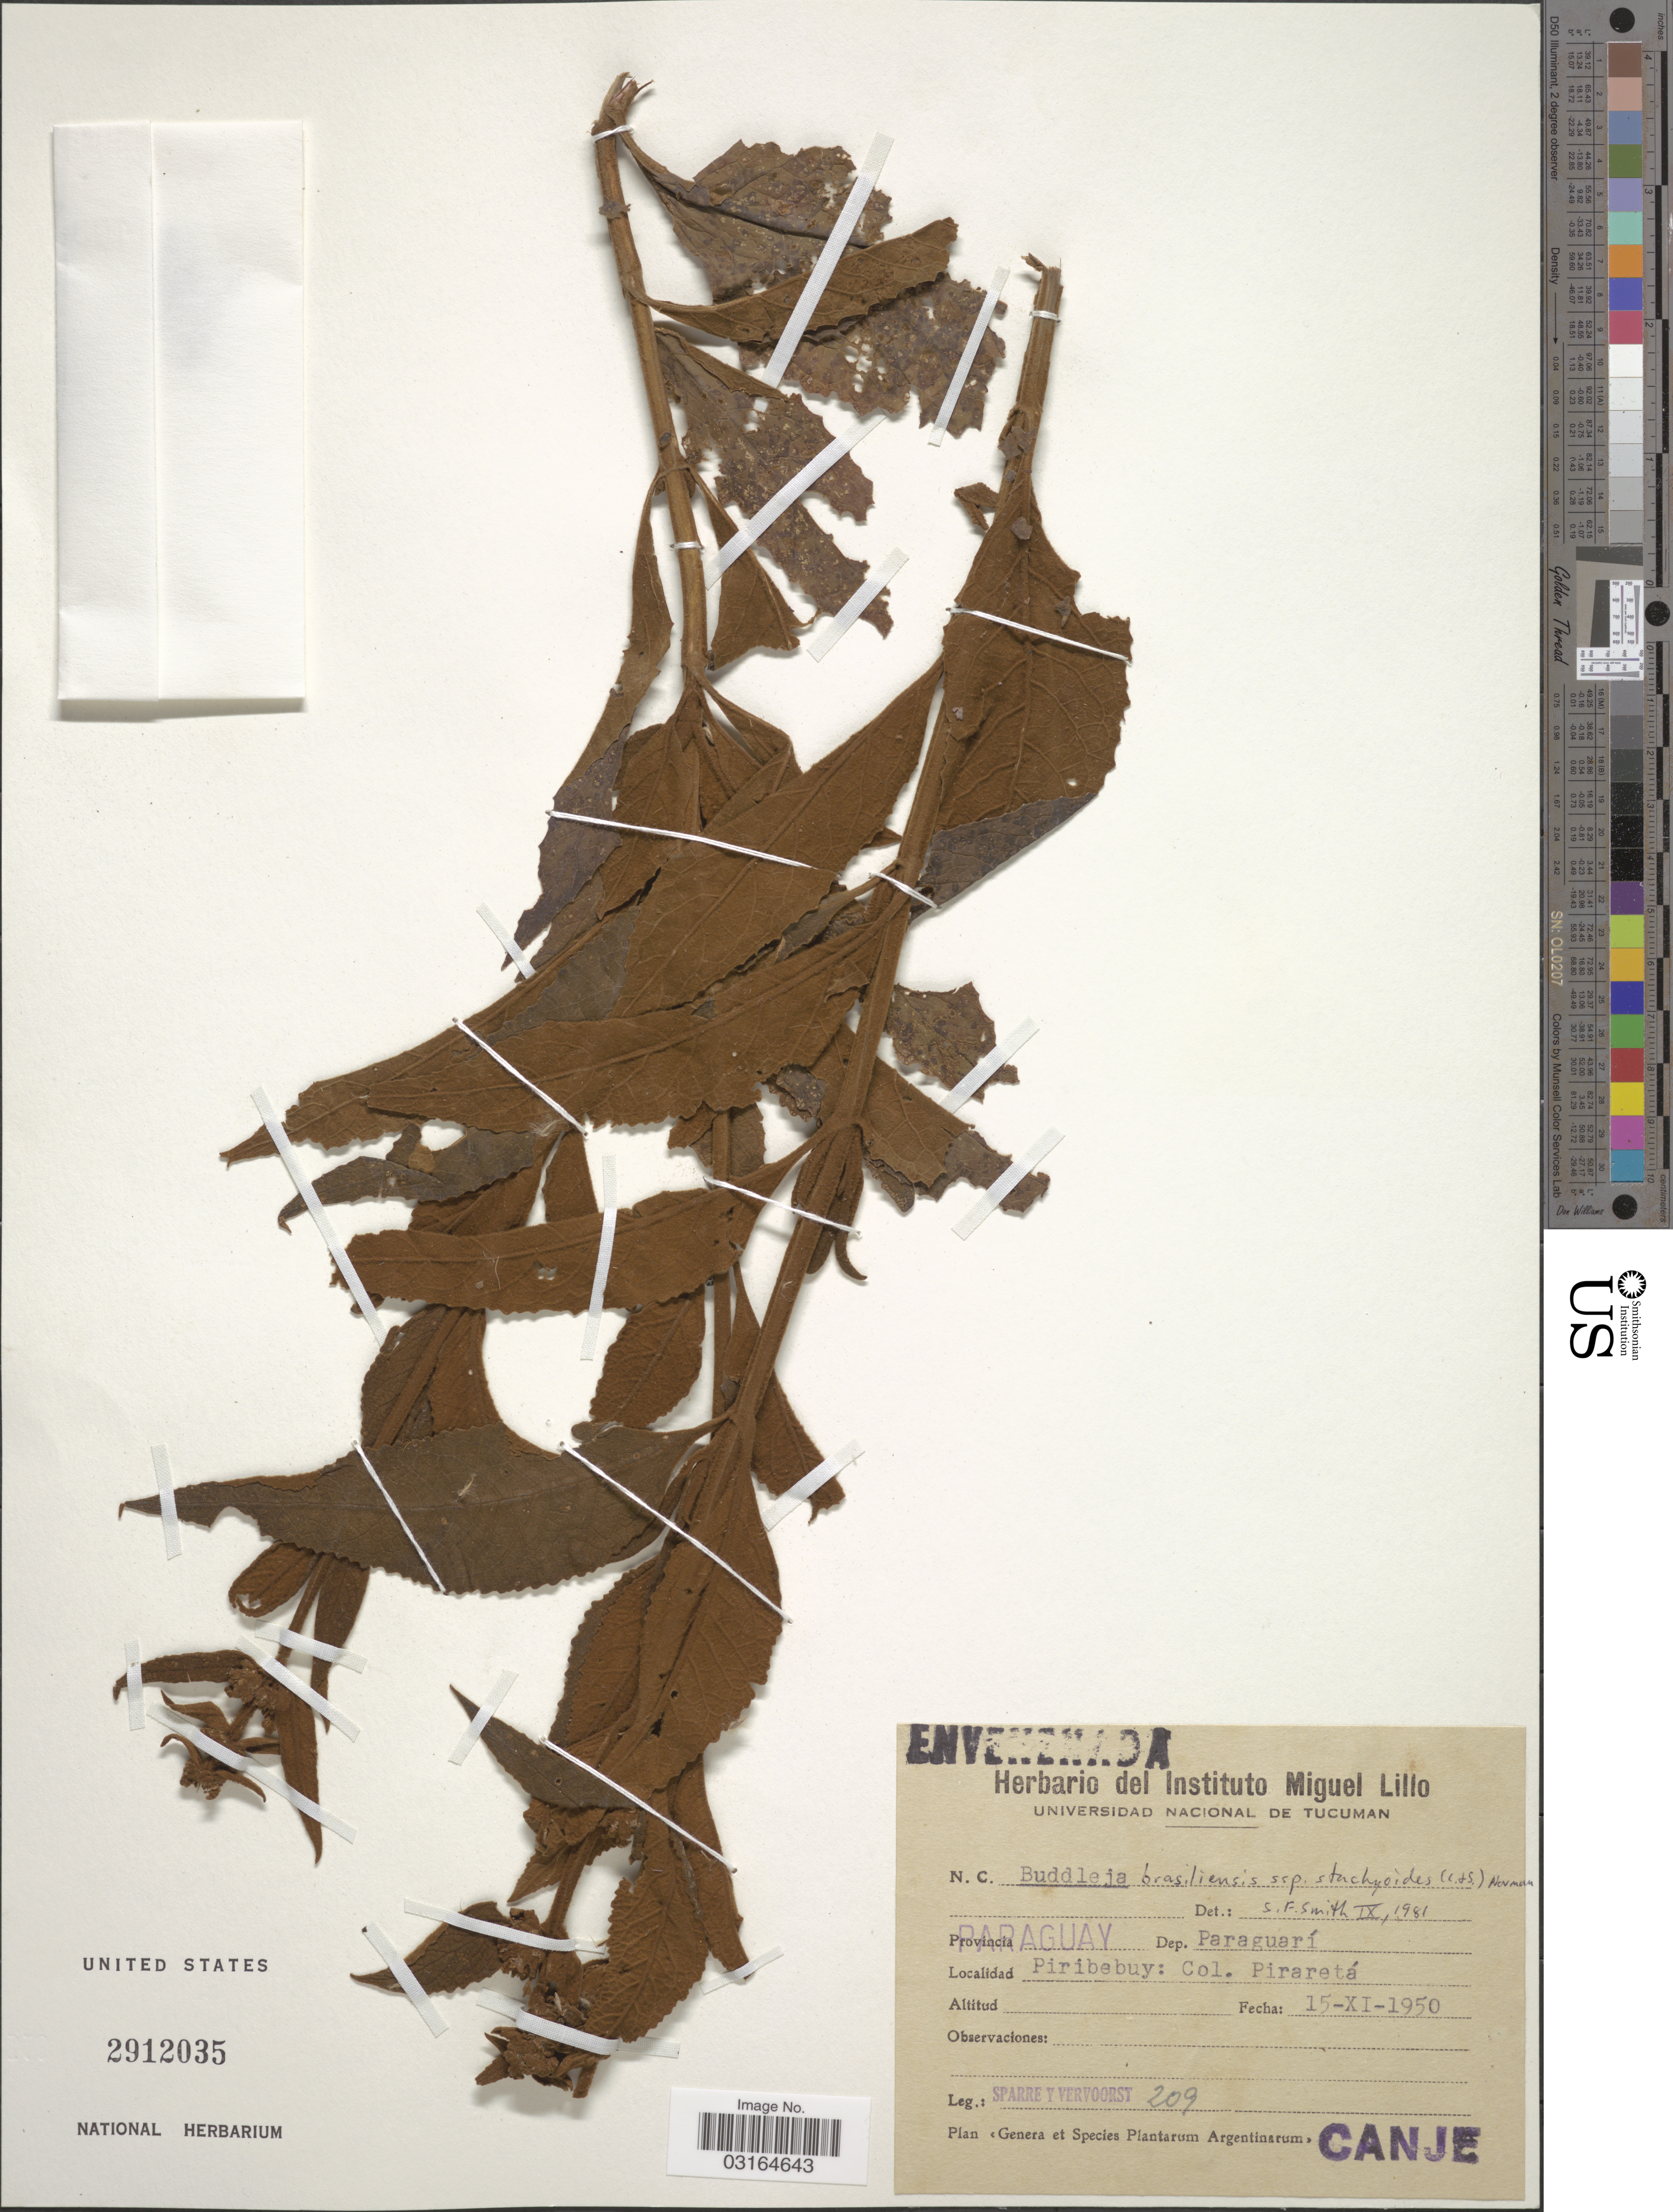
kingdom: Plantae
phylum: Tracheophyta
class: Magnoliopsida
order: Lamiales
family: Scrophulariaceae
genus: Buddleja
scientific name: Buddleja stachyoides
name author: Cham. & Schltdl.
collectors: Sparre & Vervoorst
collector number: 209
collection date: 1950-11-15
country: Paraguay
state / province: Paraguari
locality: Dep. Paraguarí. Piribebuy: Col. Piraretá.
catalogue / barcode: US 2912035